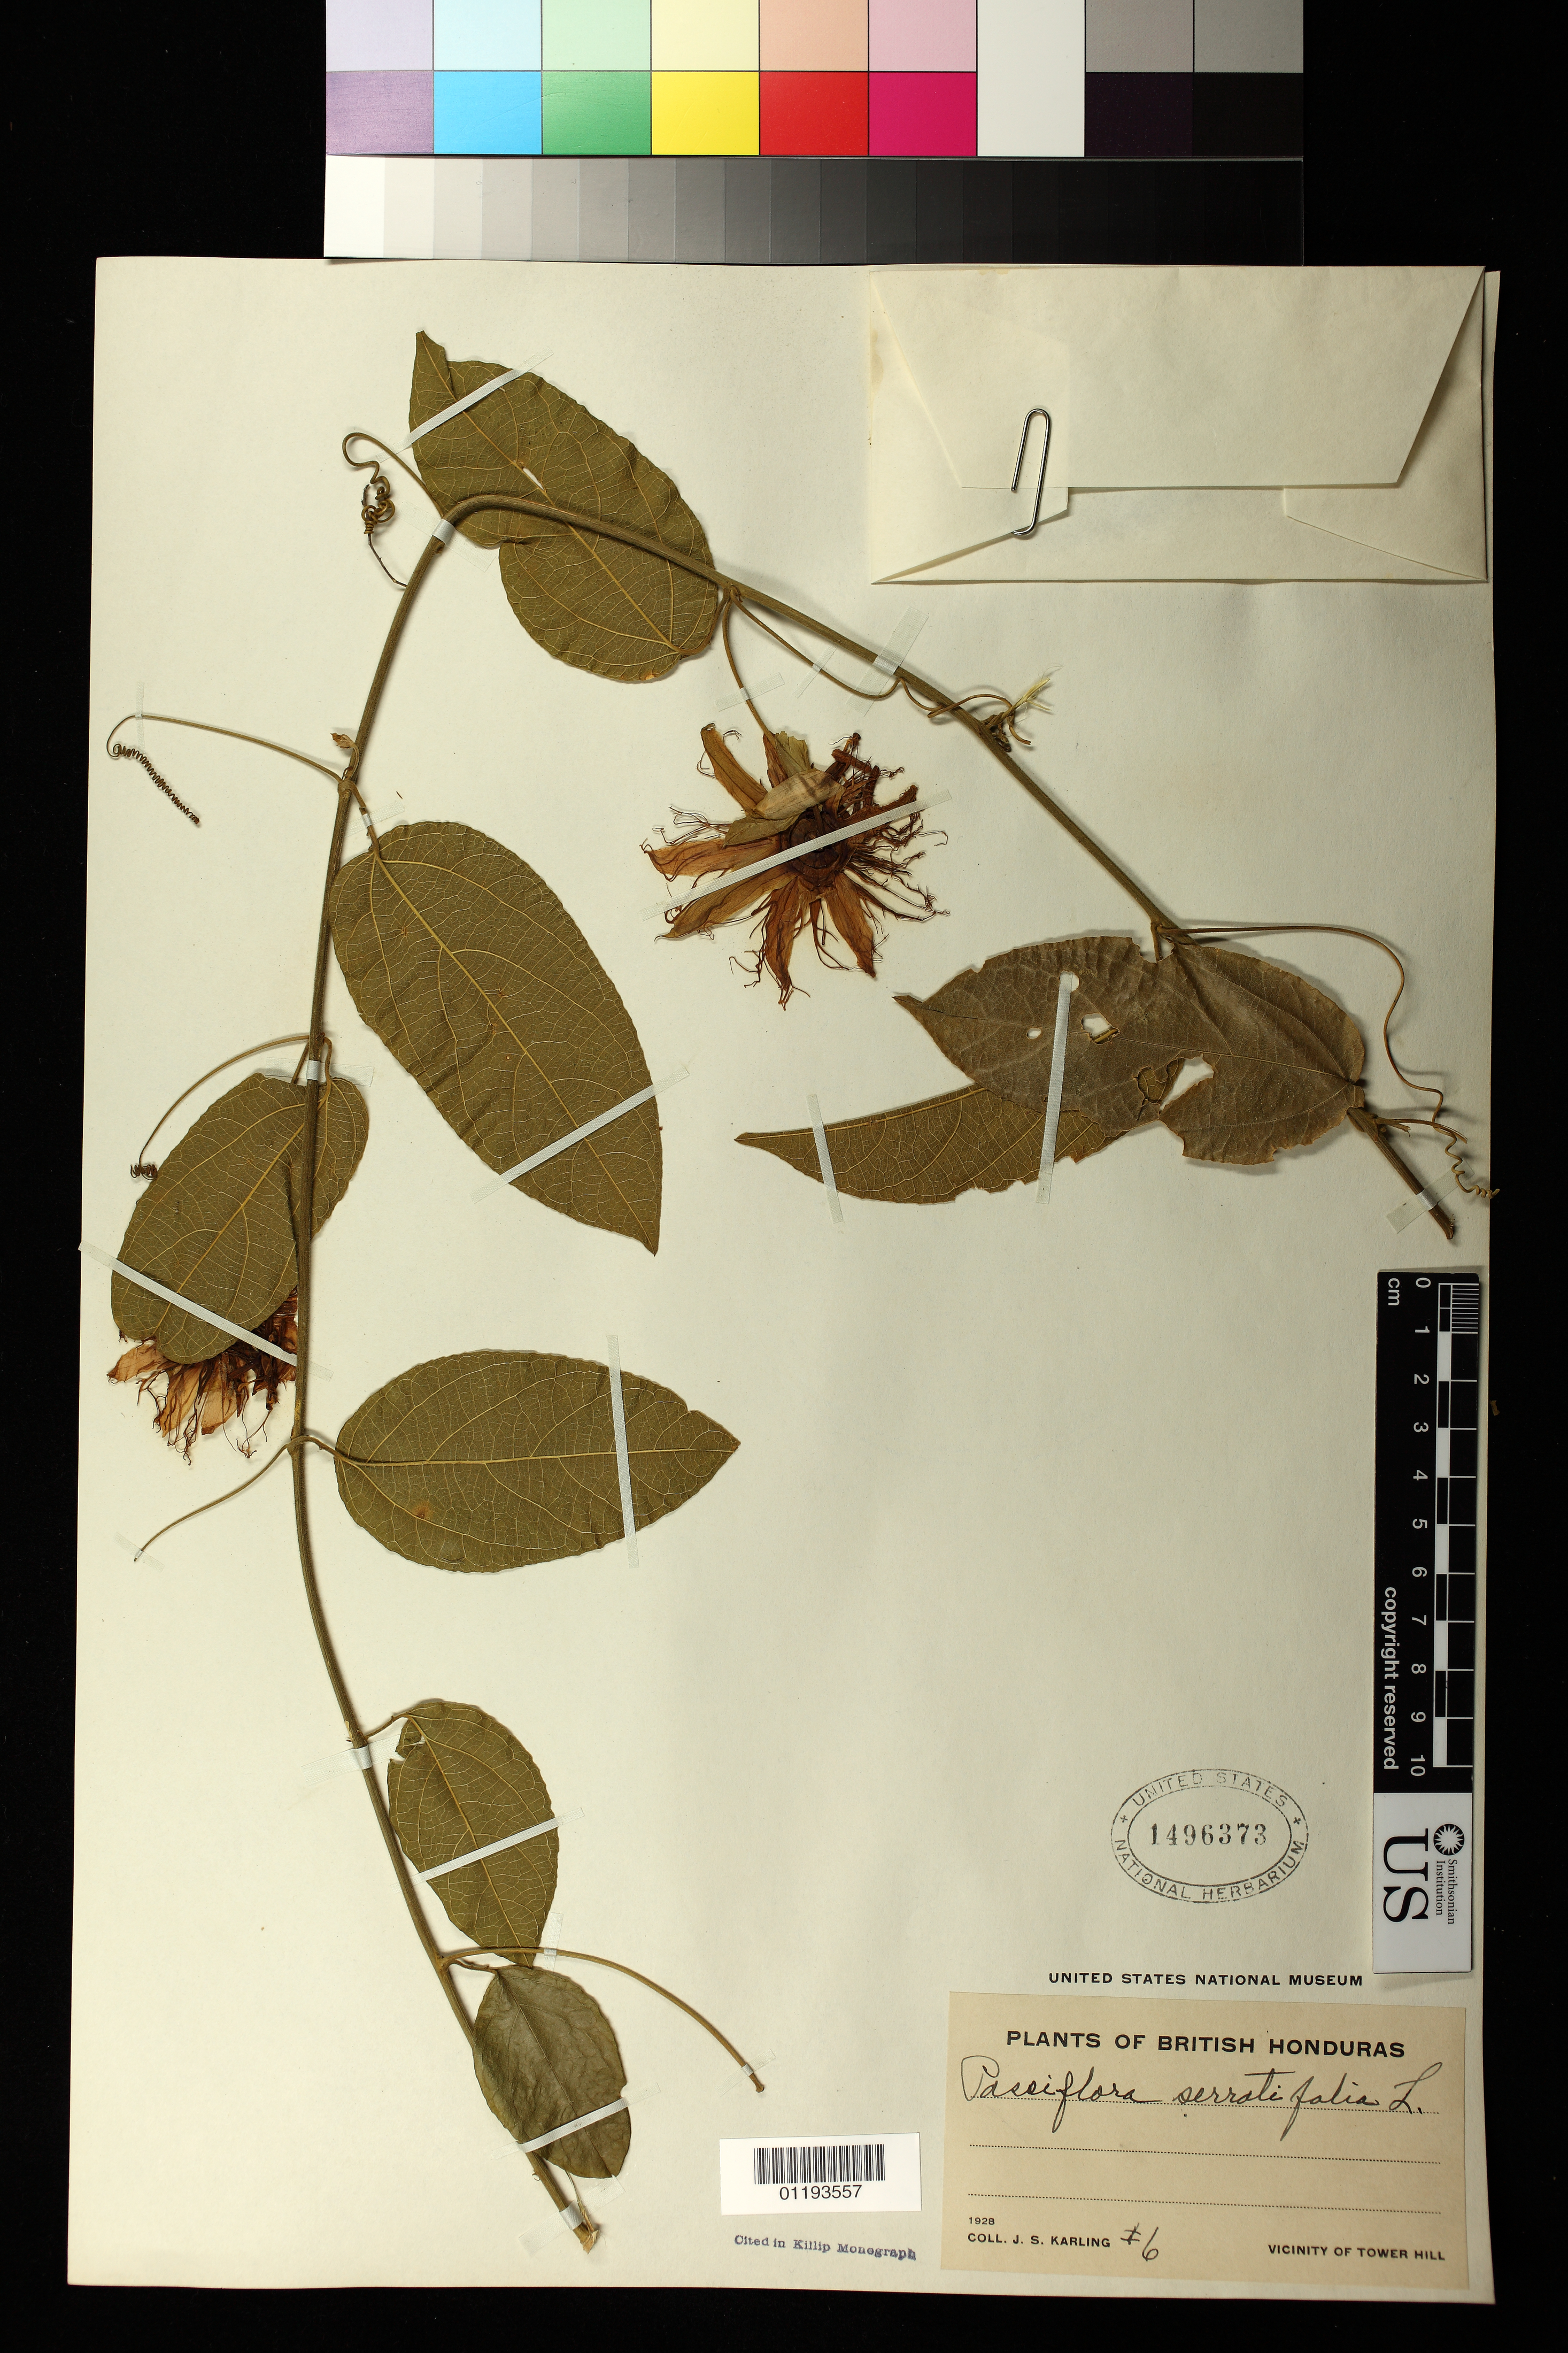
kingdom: Plantae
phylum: Tracheophyta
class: Magnoliopsida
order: Malpighiales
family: Passifloraceae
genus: Passiflora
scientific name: Passiflora serratifolia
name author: L.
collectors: J. Karling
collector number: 6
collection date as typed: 1928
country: Belize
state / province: Orange Walk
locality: Vicinity of Tower Hill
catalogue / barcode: US 1496373